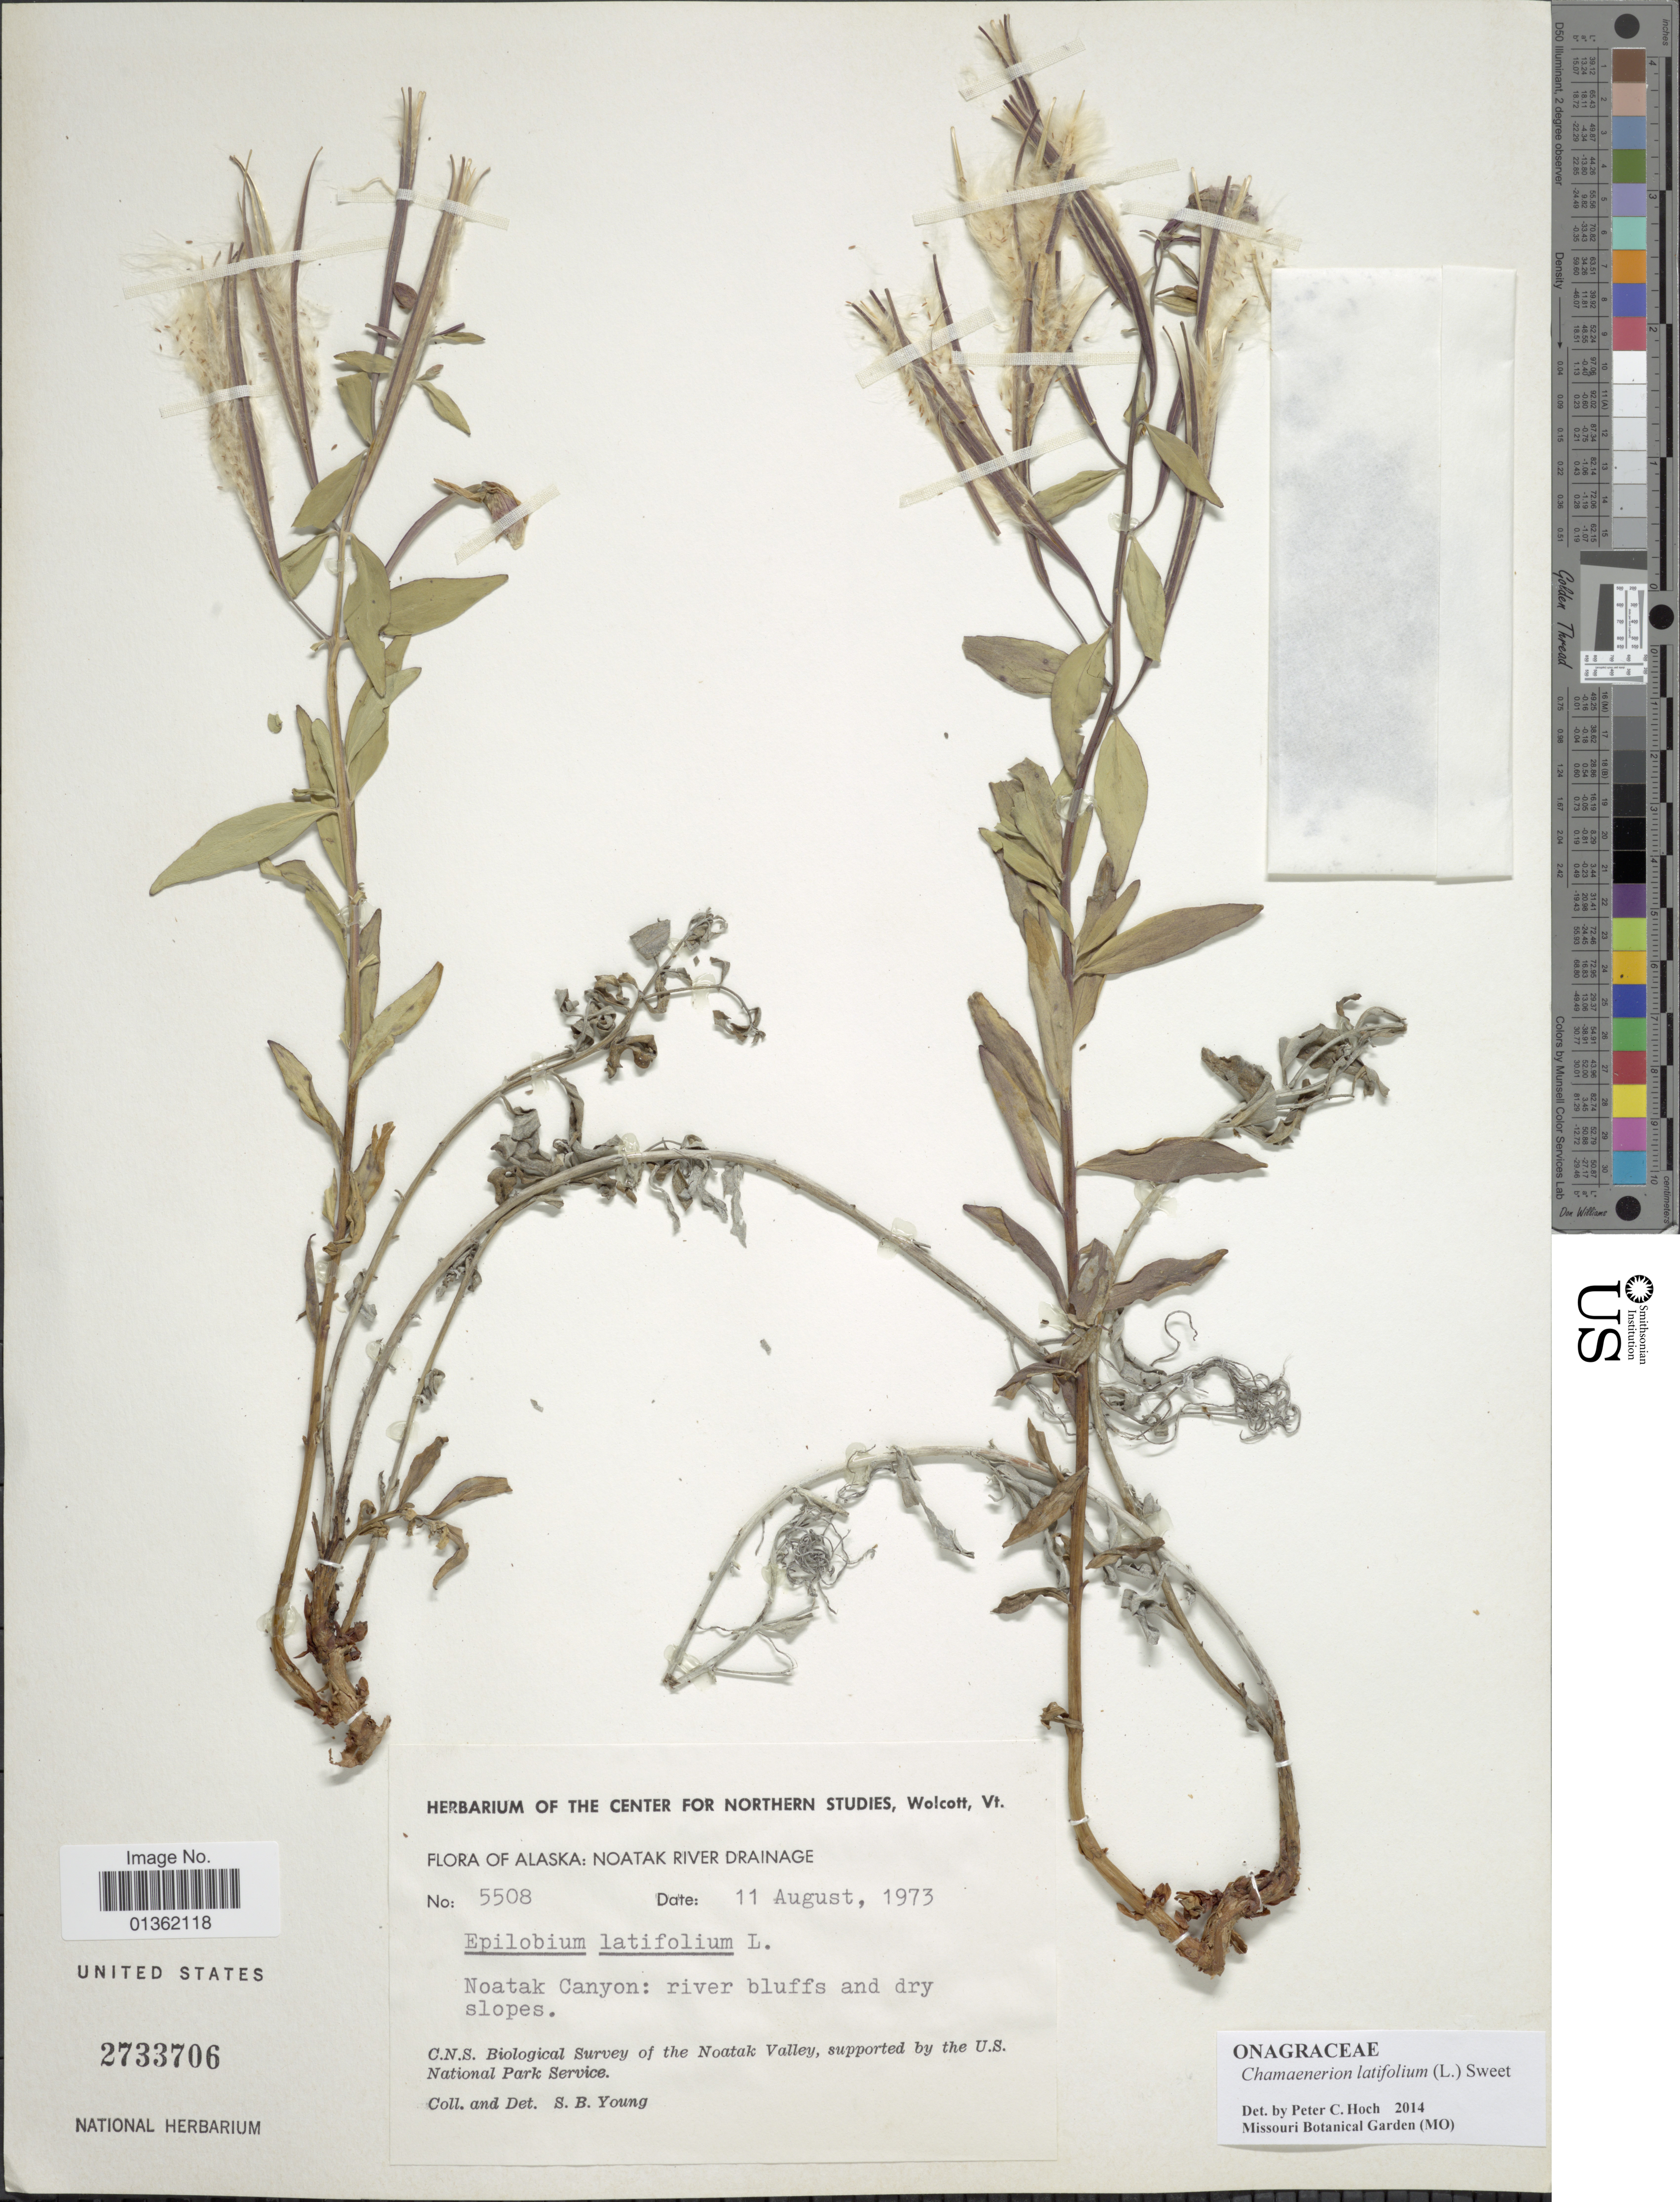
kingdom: Plantae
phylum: Tracheophyta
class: Magnoliopsida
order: Myrtales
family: Onagraceae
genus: Chamaenerion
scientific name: Chamaenerion latifolium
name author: (L.) Th. Fr. & Lange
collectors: S. Young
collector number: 5508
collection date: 1973-08-11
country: United States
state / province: Alaska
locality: Noatak River Drainage.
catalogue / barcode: US 2733706